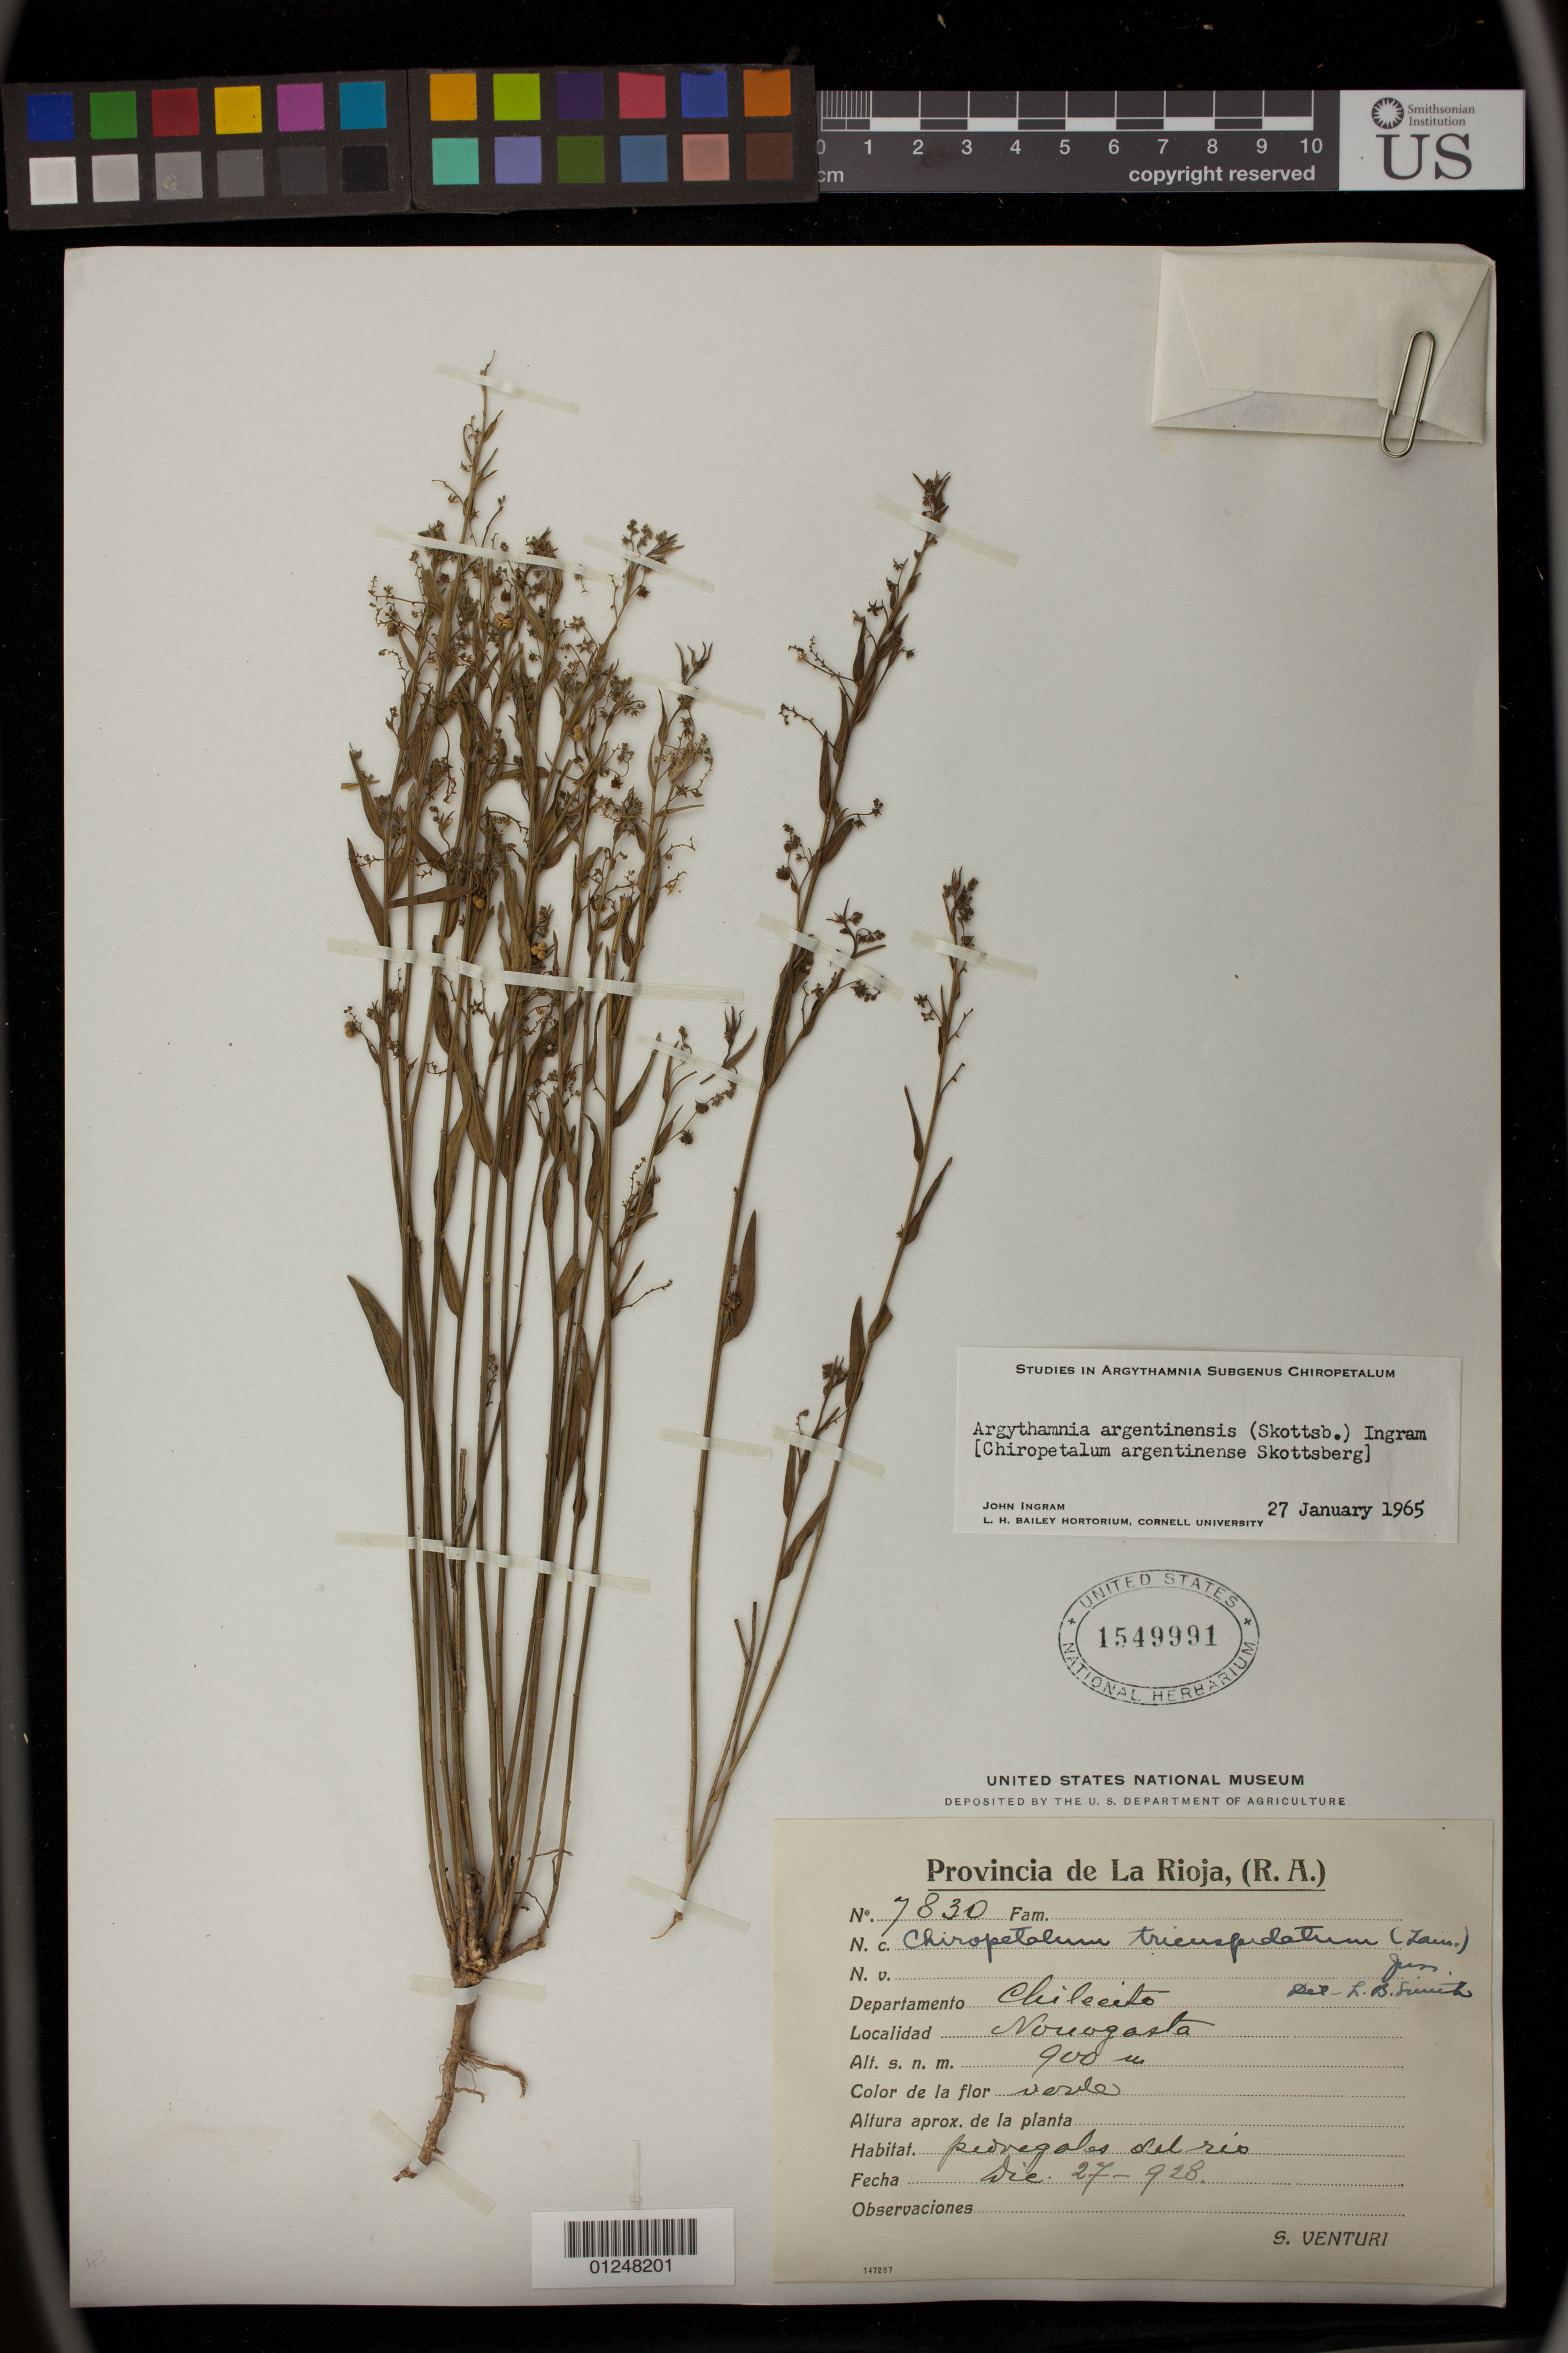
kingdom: Plantae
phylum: Tracheophyta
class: Magnoliopsida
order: Malpighiales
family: Euphorbiaceae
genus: Argythamnia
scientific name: Argythamnia argentinensis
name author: (Skottsb.) Allem & Irgang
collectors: S. Venturi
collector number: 7830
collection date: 1928-12-27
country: Argentina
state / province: La Rioja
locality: Chilecito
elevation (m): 900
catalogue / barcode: US 1549991